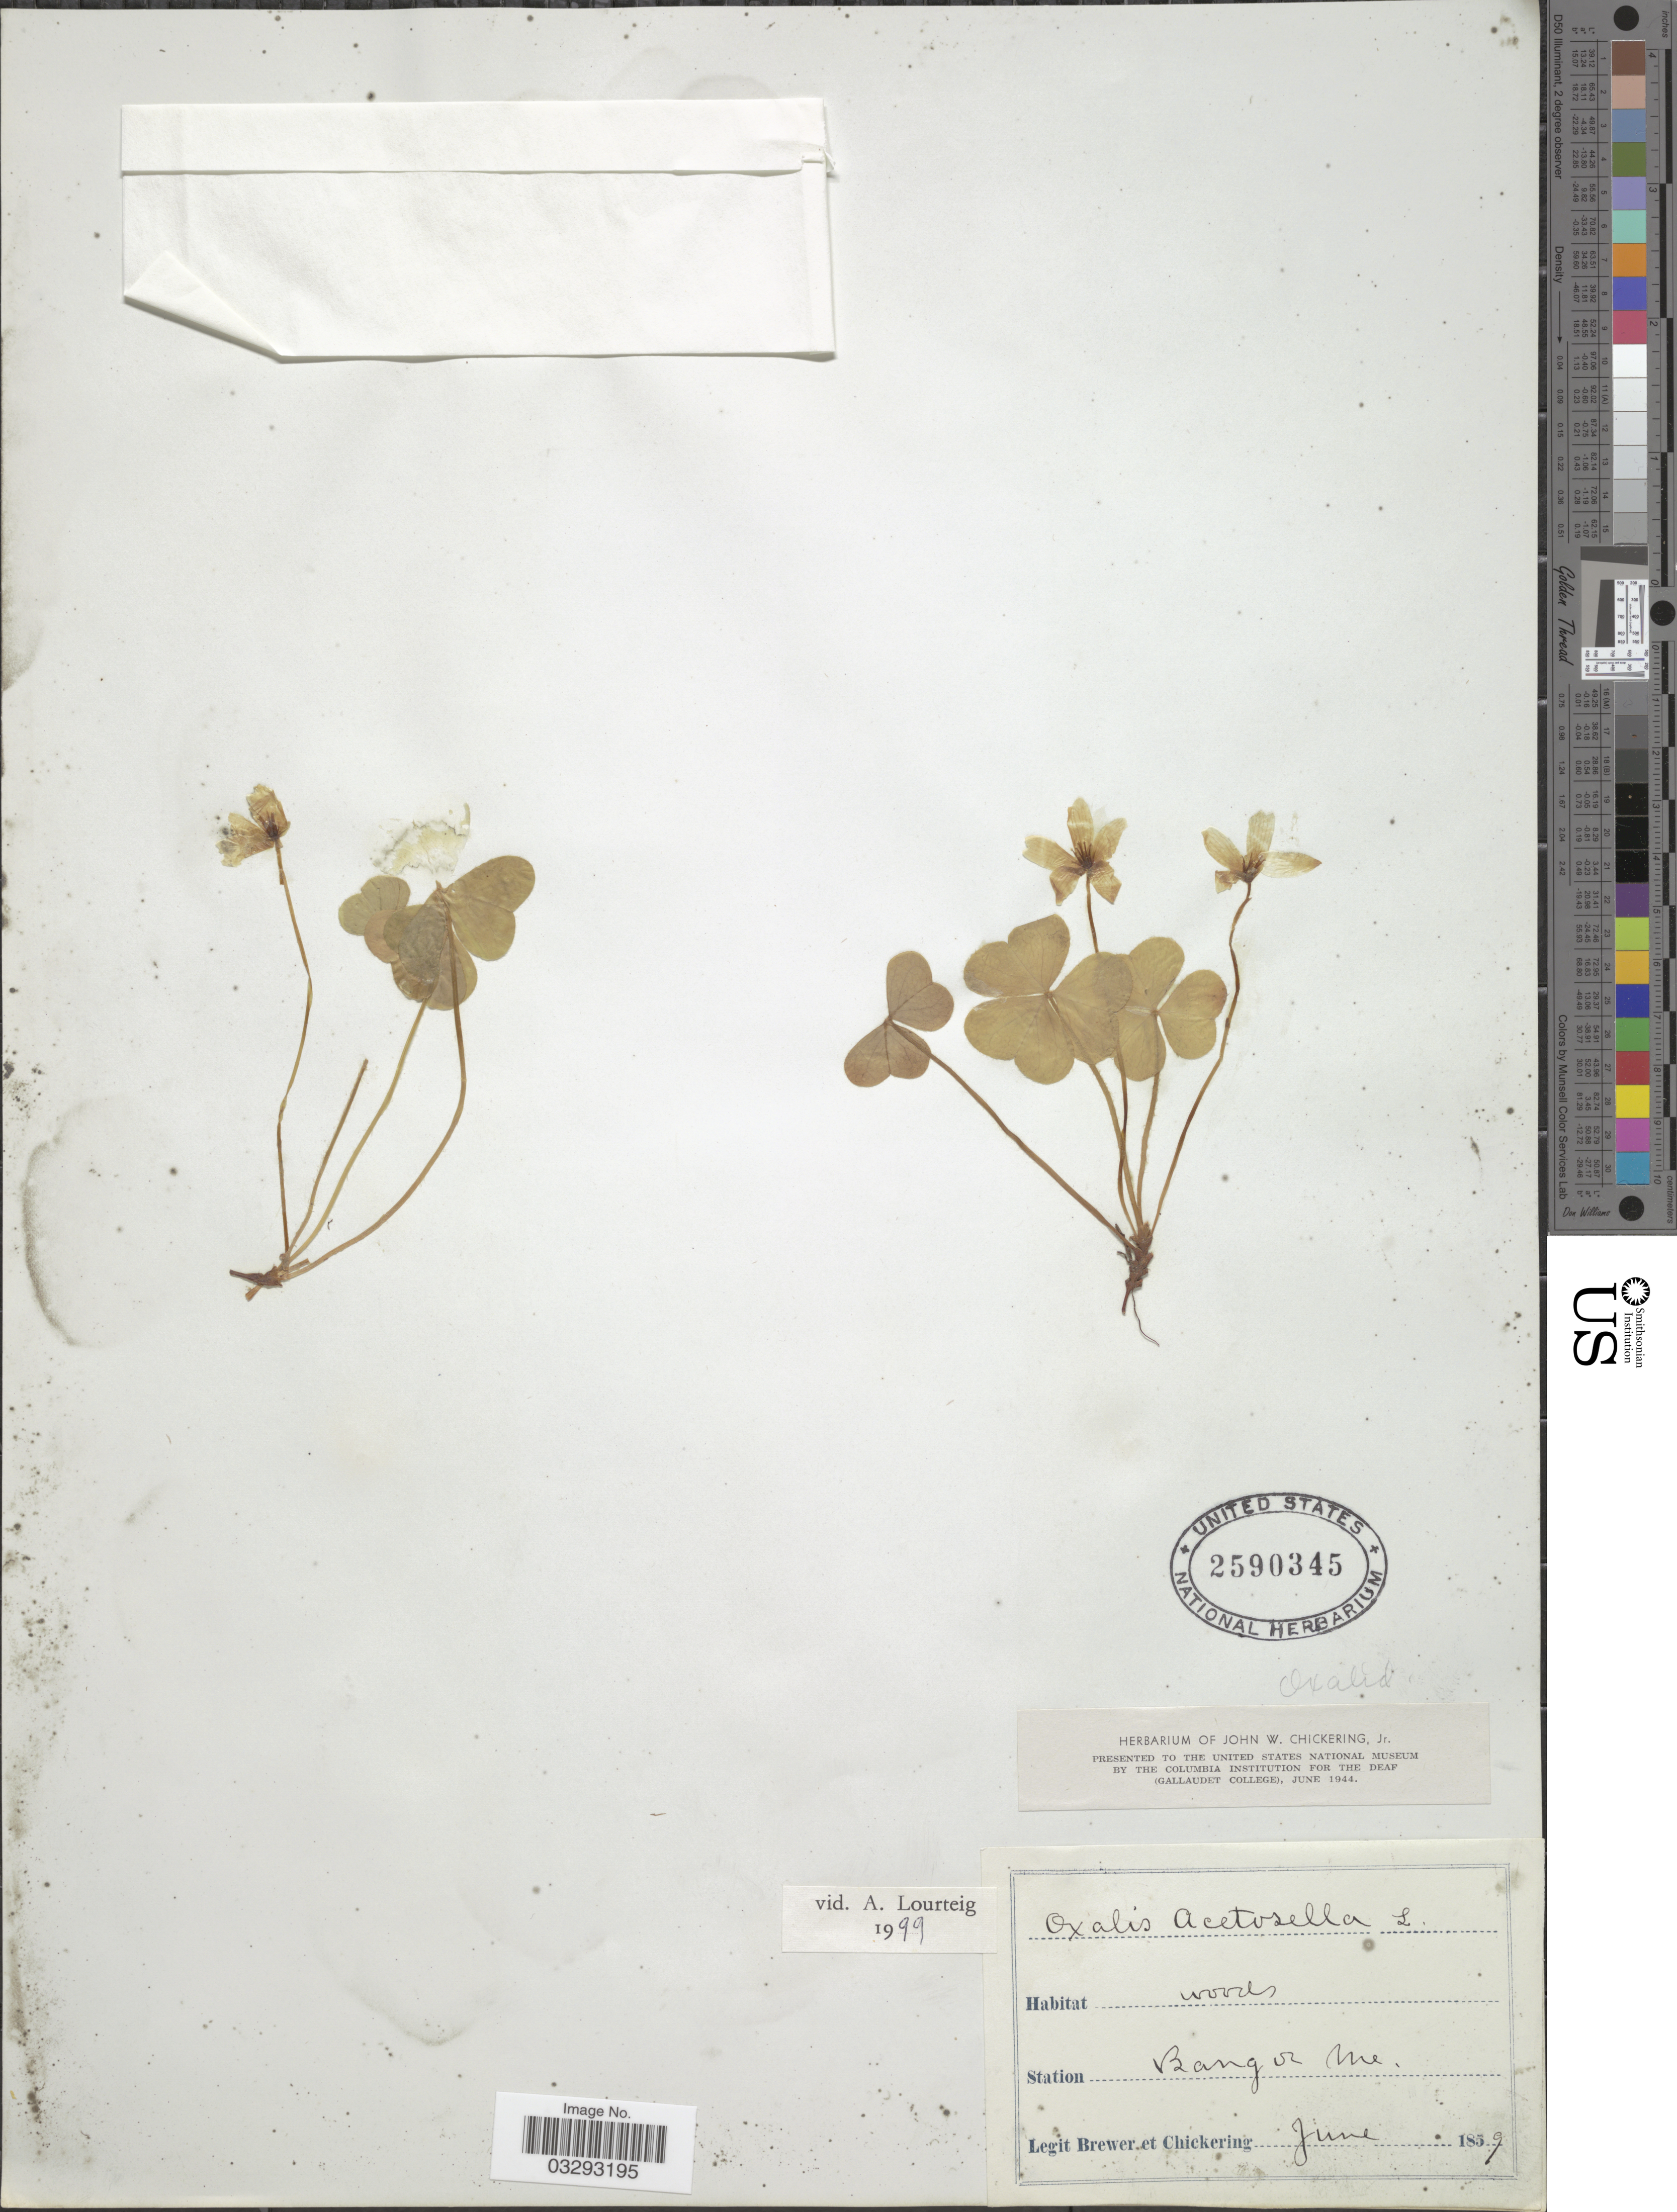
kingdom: Plantae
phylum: Tracheophyta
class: Magnoliopsida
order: Oxalidales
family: Oxalidaceae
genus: Oxalis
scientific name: Oxalis acetosella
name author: L.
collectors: -. Brewer & -. Chickering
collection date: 1859-06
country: United States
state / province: Maine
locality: Station Bangor.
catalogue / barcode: US 2590345